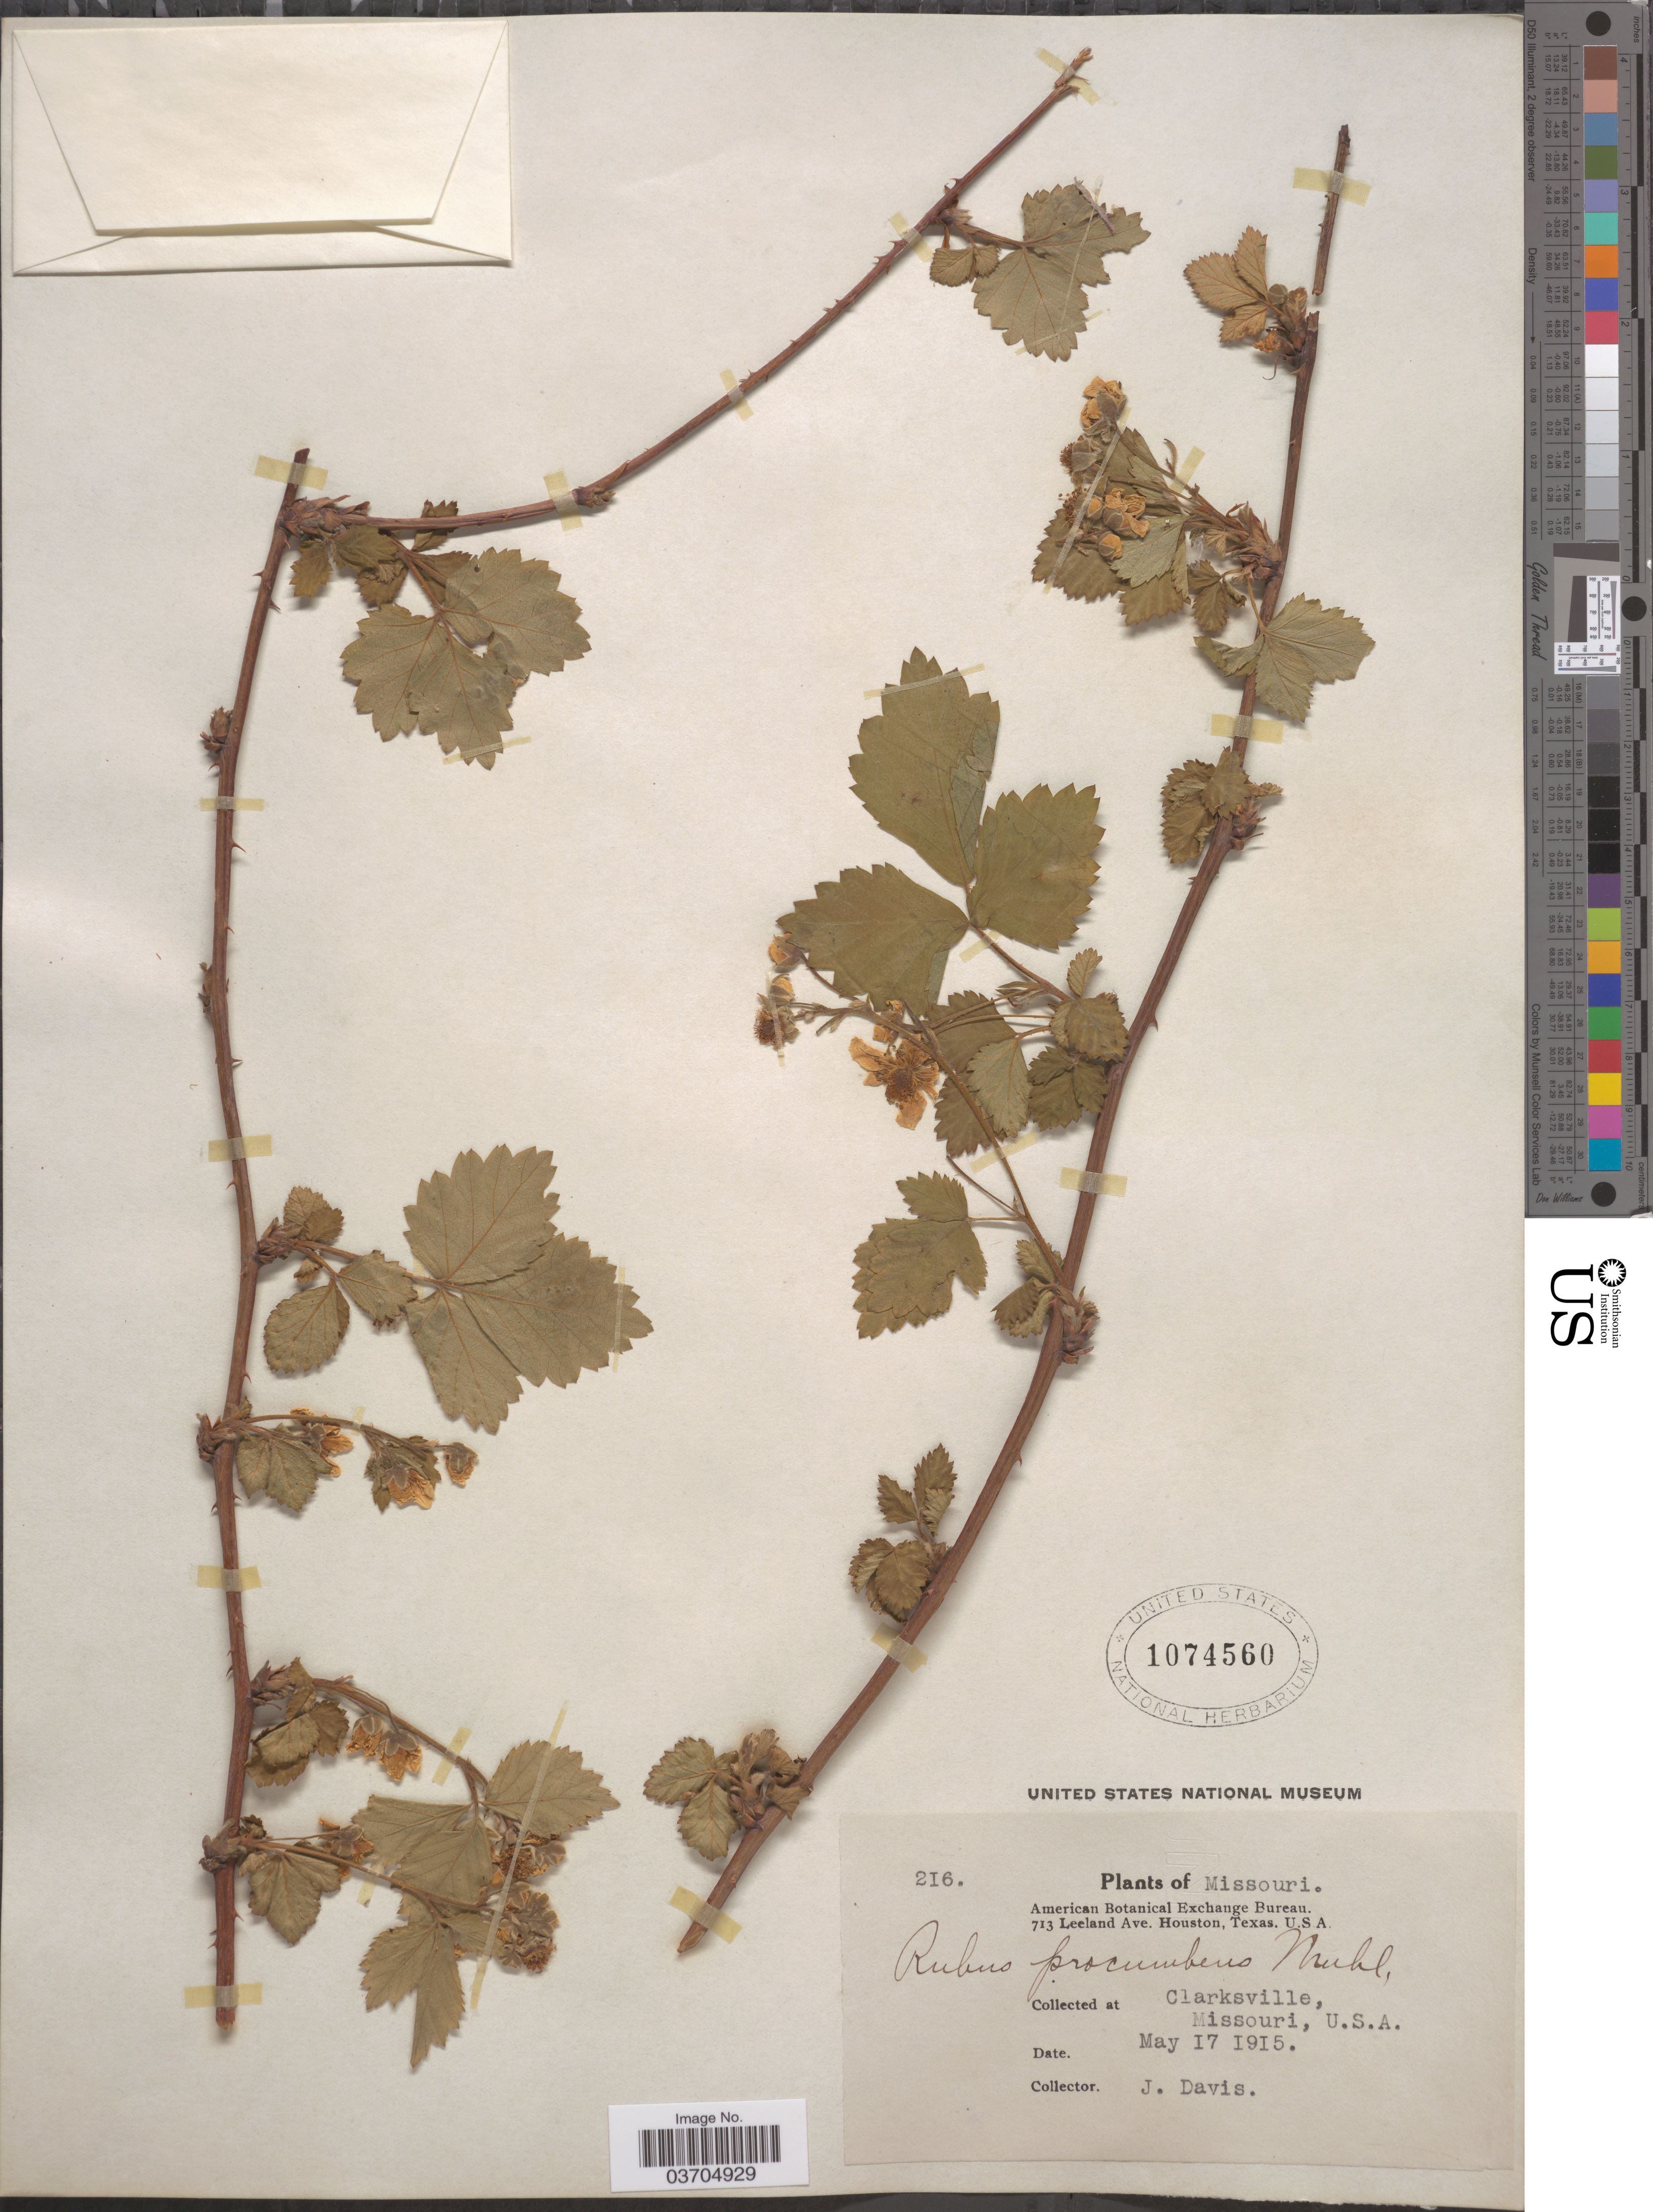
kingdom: Plantae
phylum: Tracheophyta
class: Magnoliopsida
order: Rosales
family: Rosaceae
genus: Rubus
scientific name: Rubus procumbens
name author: Muhl.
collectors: J. Davis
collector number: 216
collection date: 1915-05-17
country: United States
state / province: Missouri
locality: Clarksville.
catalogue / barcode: US 1074560